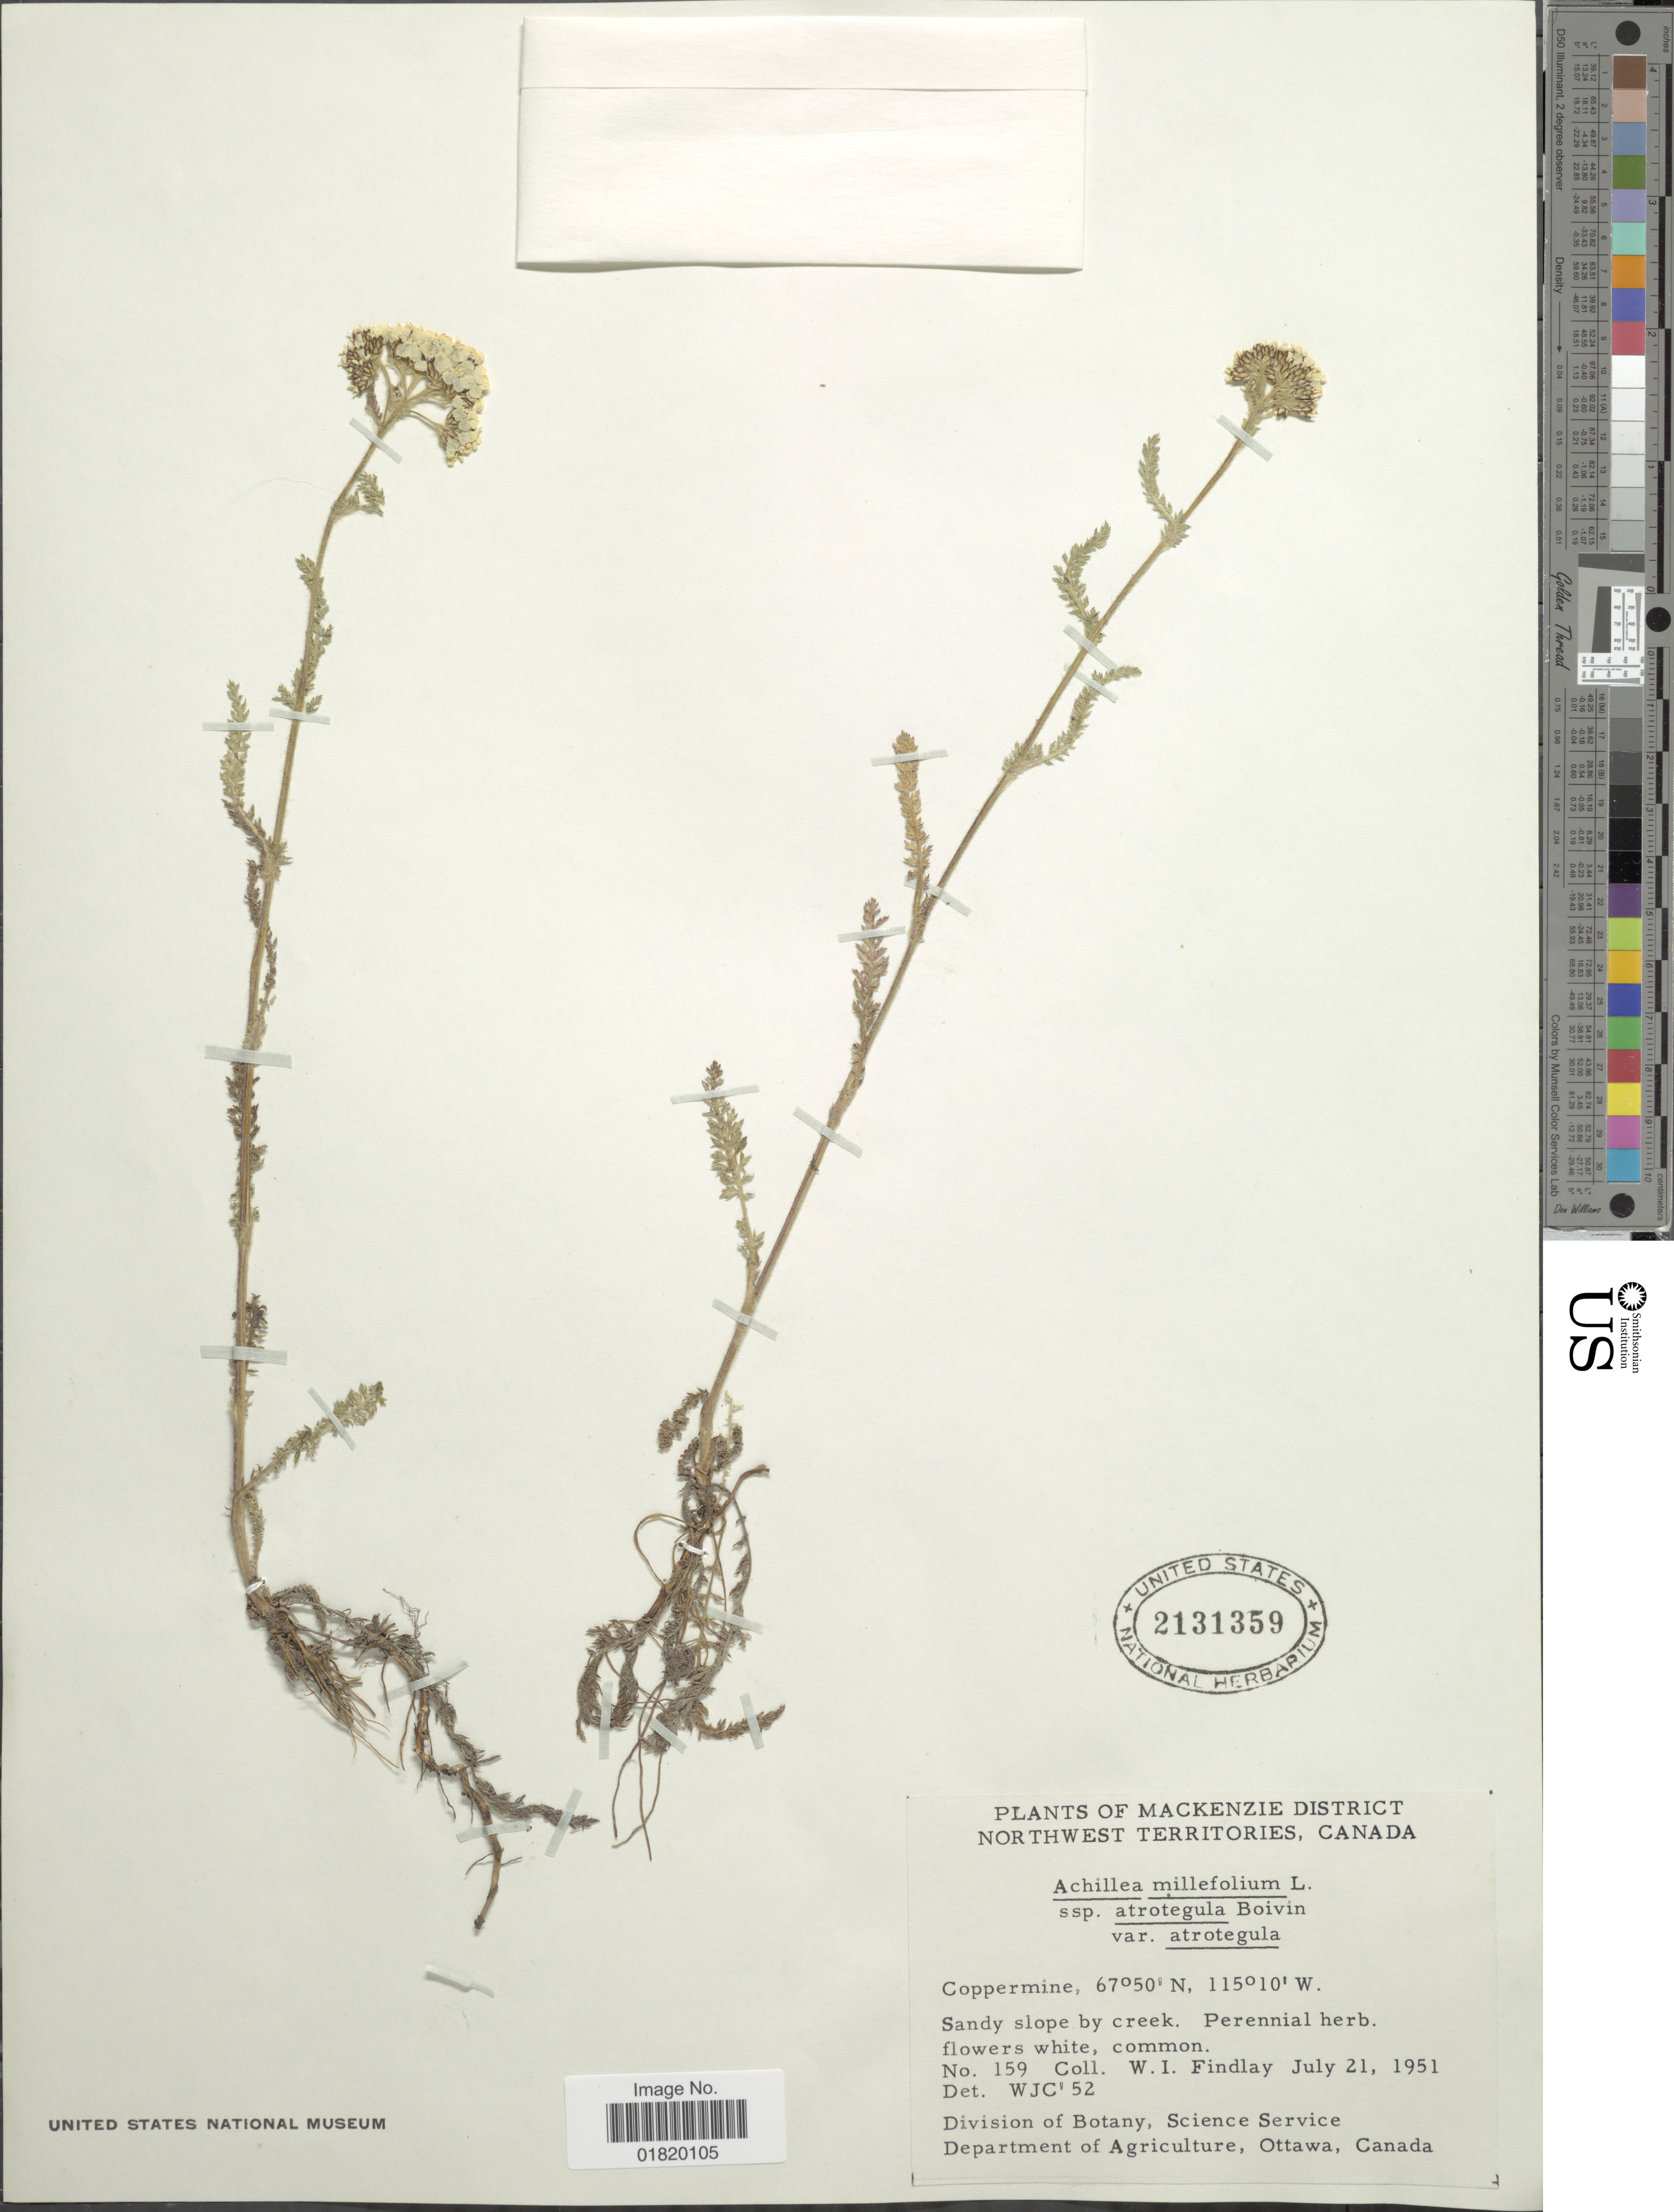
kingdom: Plantae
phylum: Tracheophyta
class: Magnoliopsida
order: Asterales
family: Asteraceae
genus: Achillea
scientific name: Achillea millefolium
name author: L.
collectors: W. Findlay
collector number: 159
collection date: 1951-07-21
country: Canada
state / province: Northwest Territories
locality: Mackenzie District. Coppermine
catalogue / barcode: US 2131359